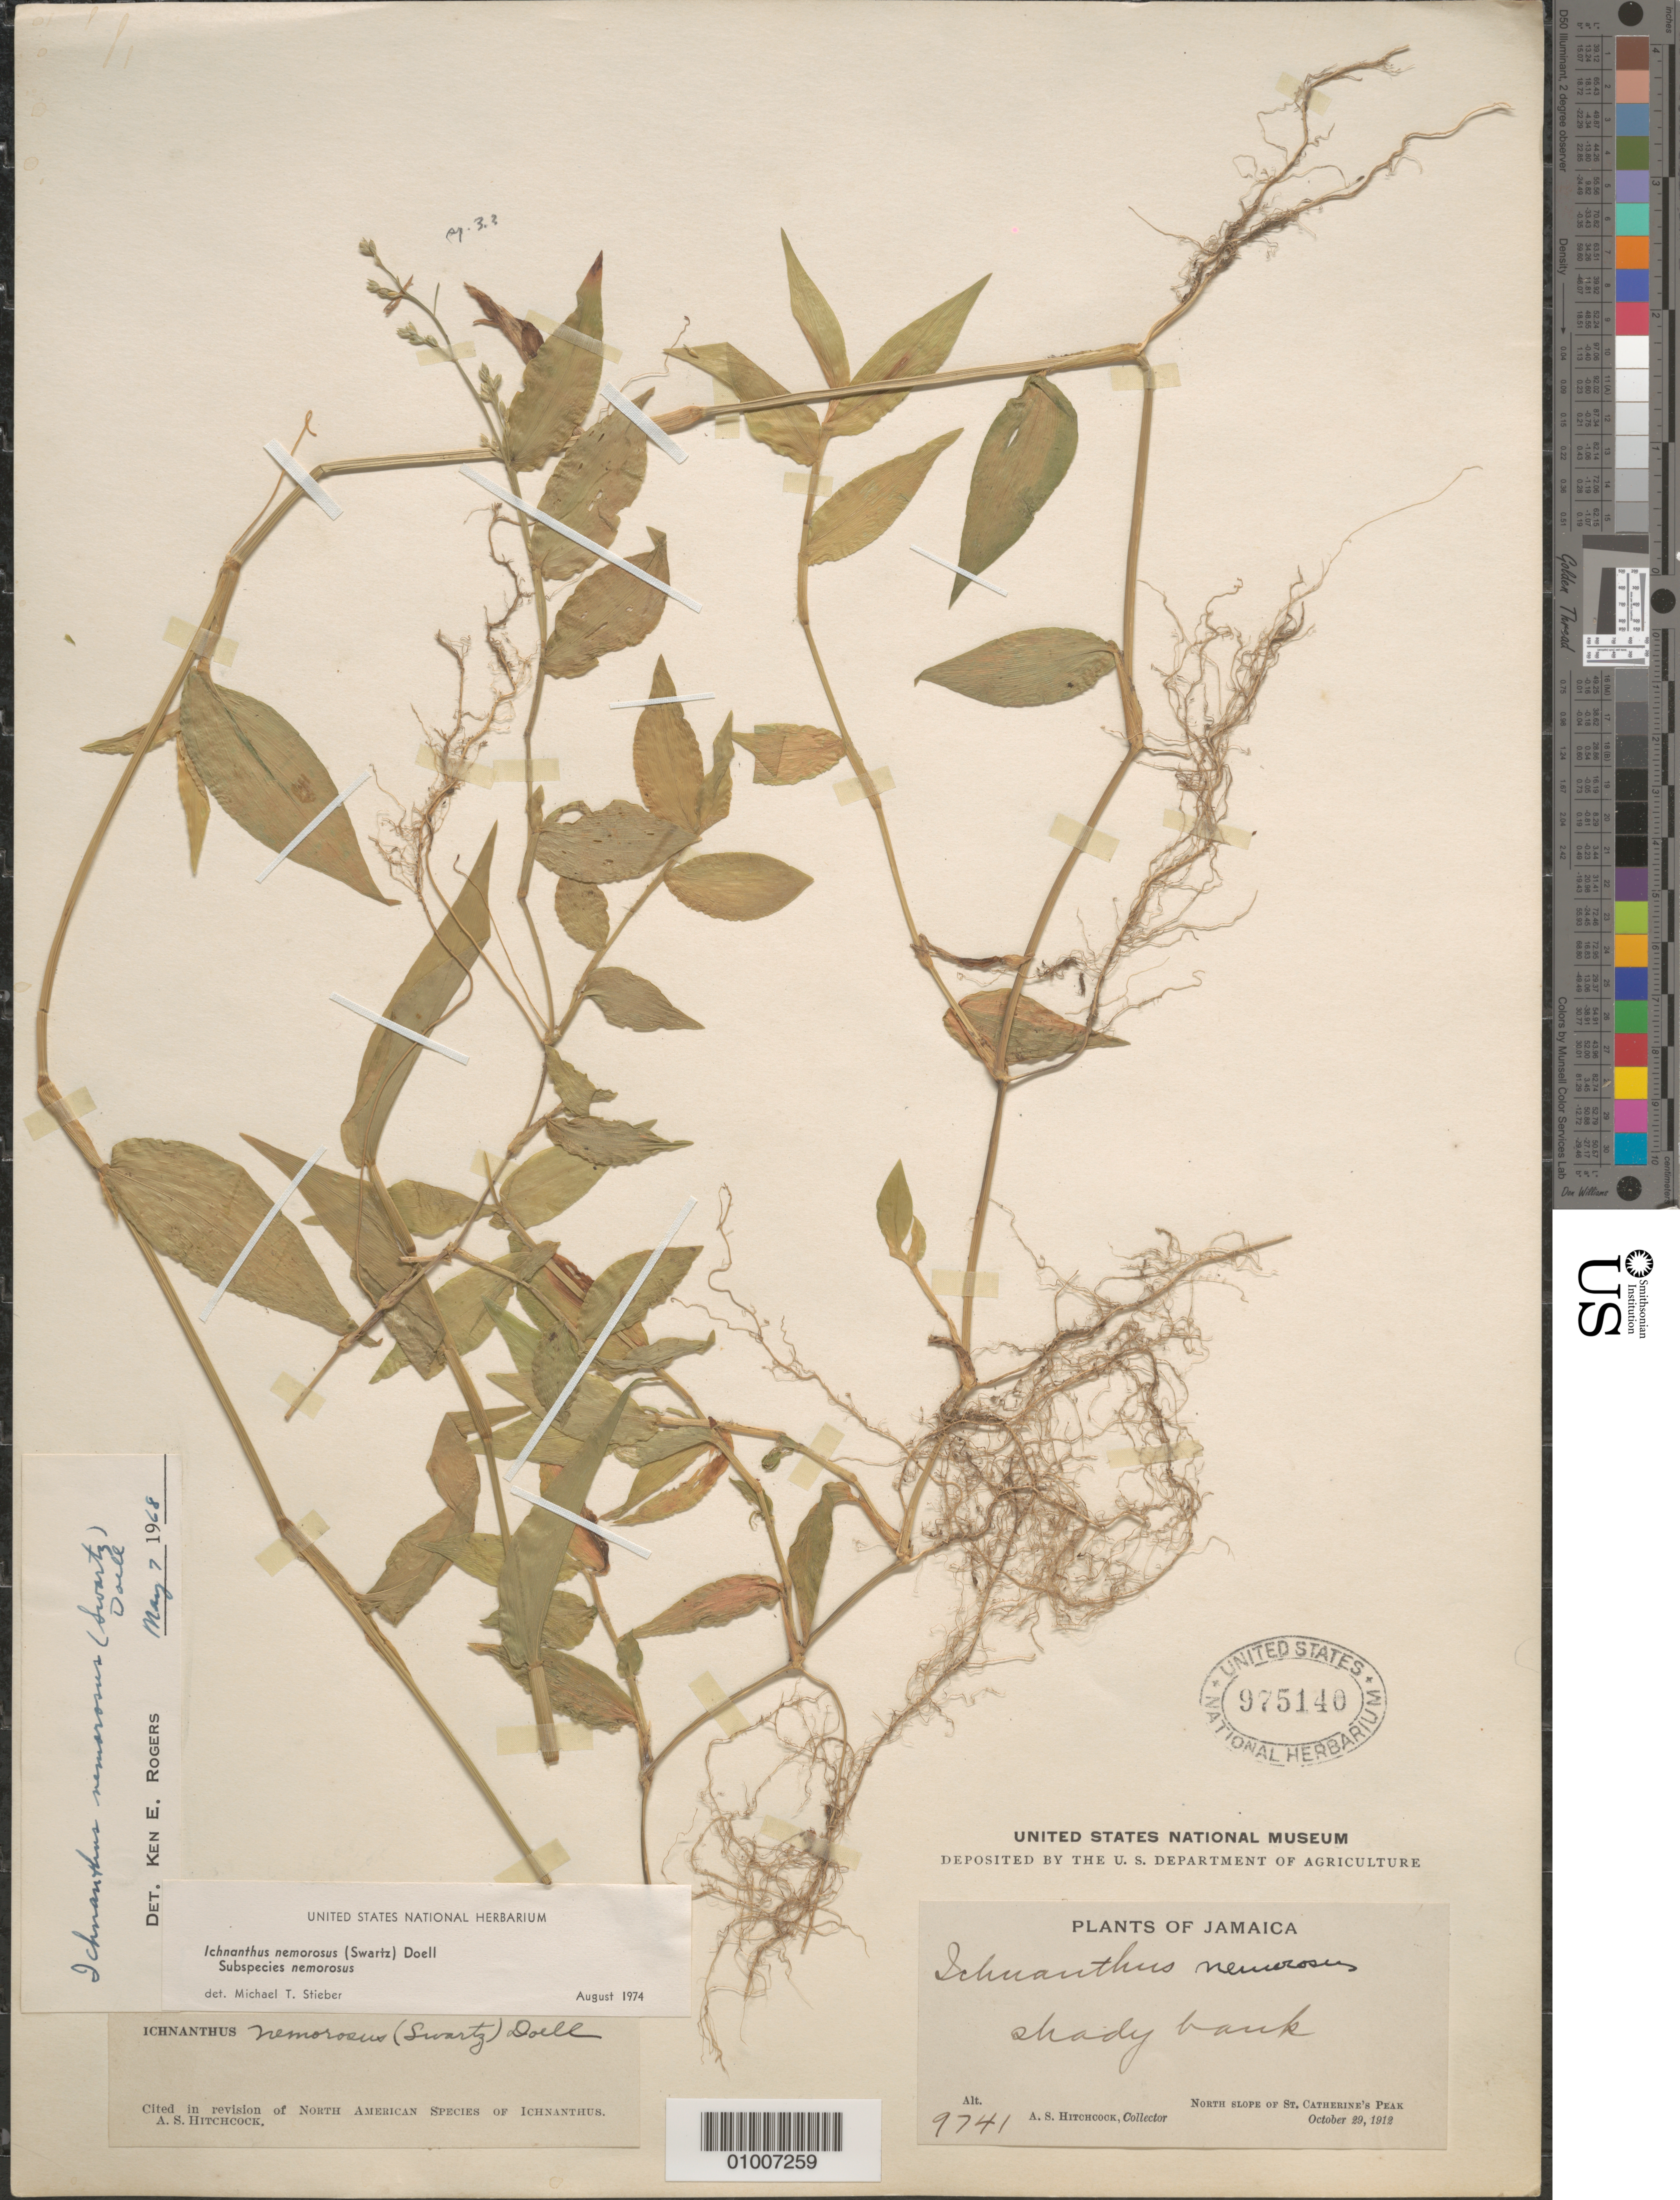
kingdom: Plantae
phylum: Tracheophyta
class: Liliopsida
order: Poales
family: Poaceae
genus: Ichnanthus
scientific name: Ichnanthus nemorosus var. nemorosus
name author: (Sw.) Döll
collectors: A. S. Hitchcock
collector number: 9741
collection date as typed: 29 Oct 1912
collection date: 1912-10-29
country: Jamaica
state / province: Saint Catherine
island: Jamaica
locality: North slope on St. Catherine's Peak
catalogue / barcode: US 975140